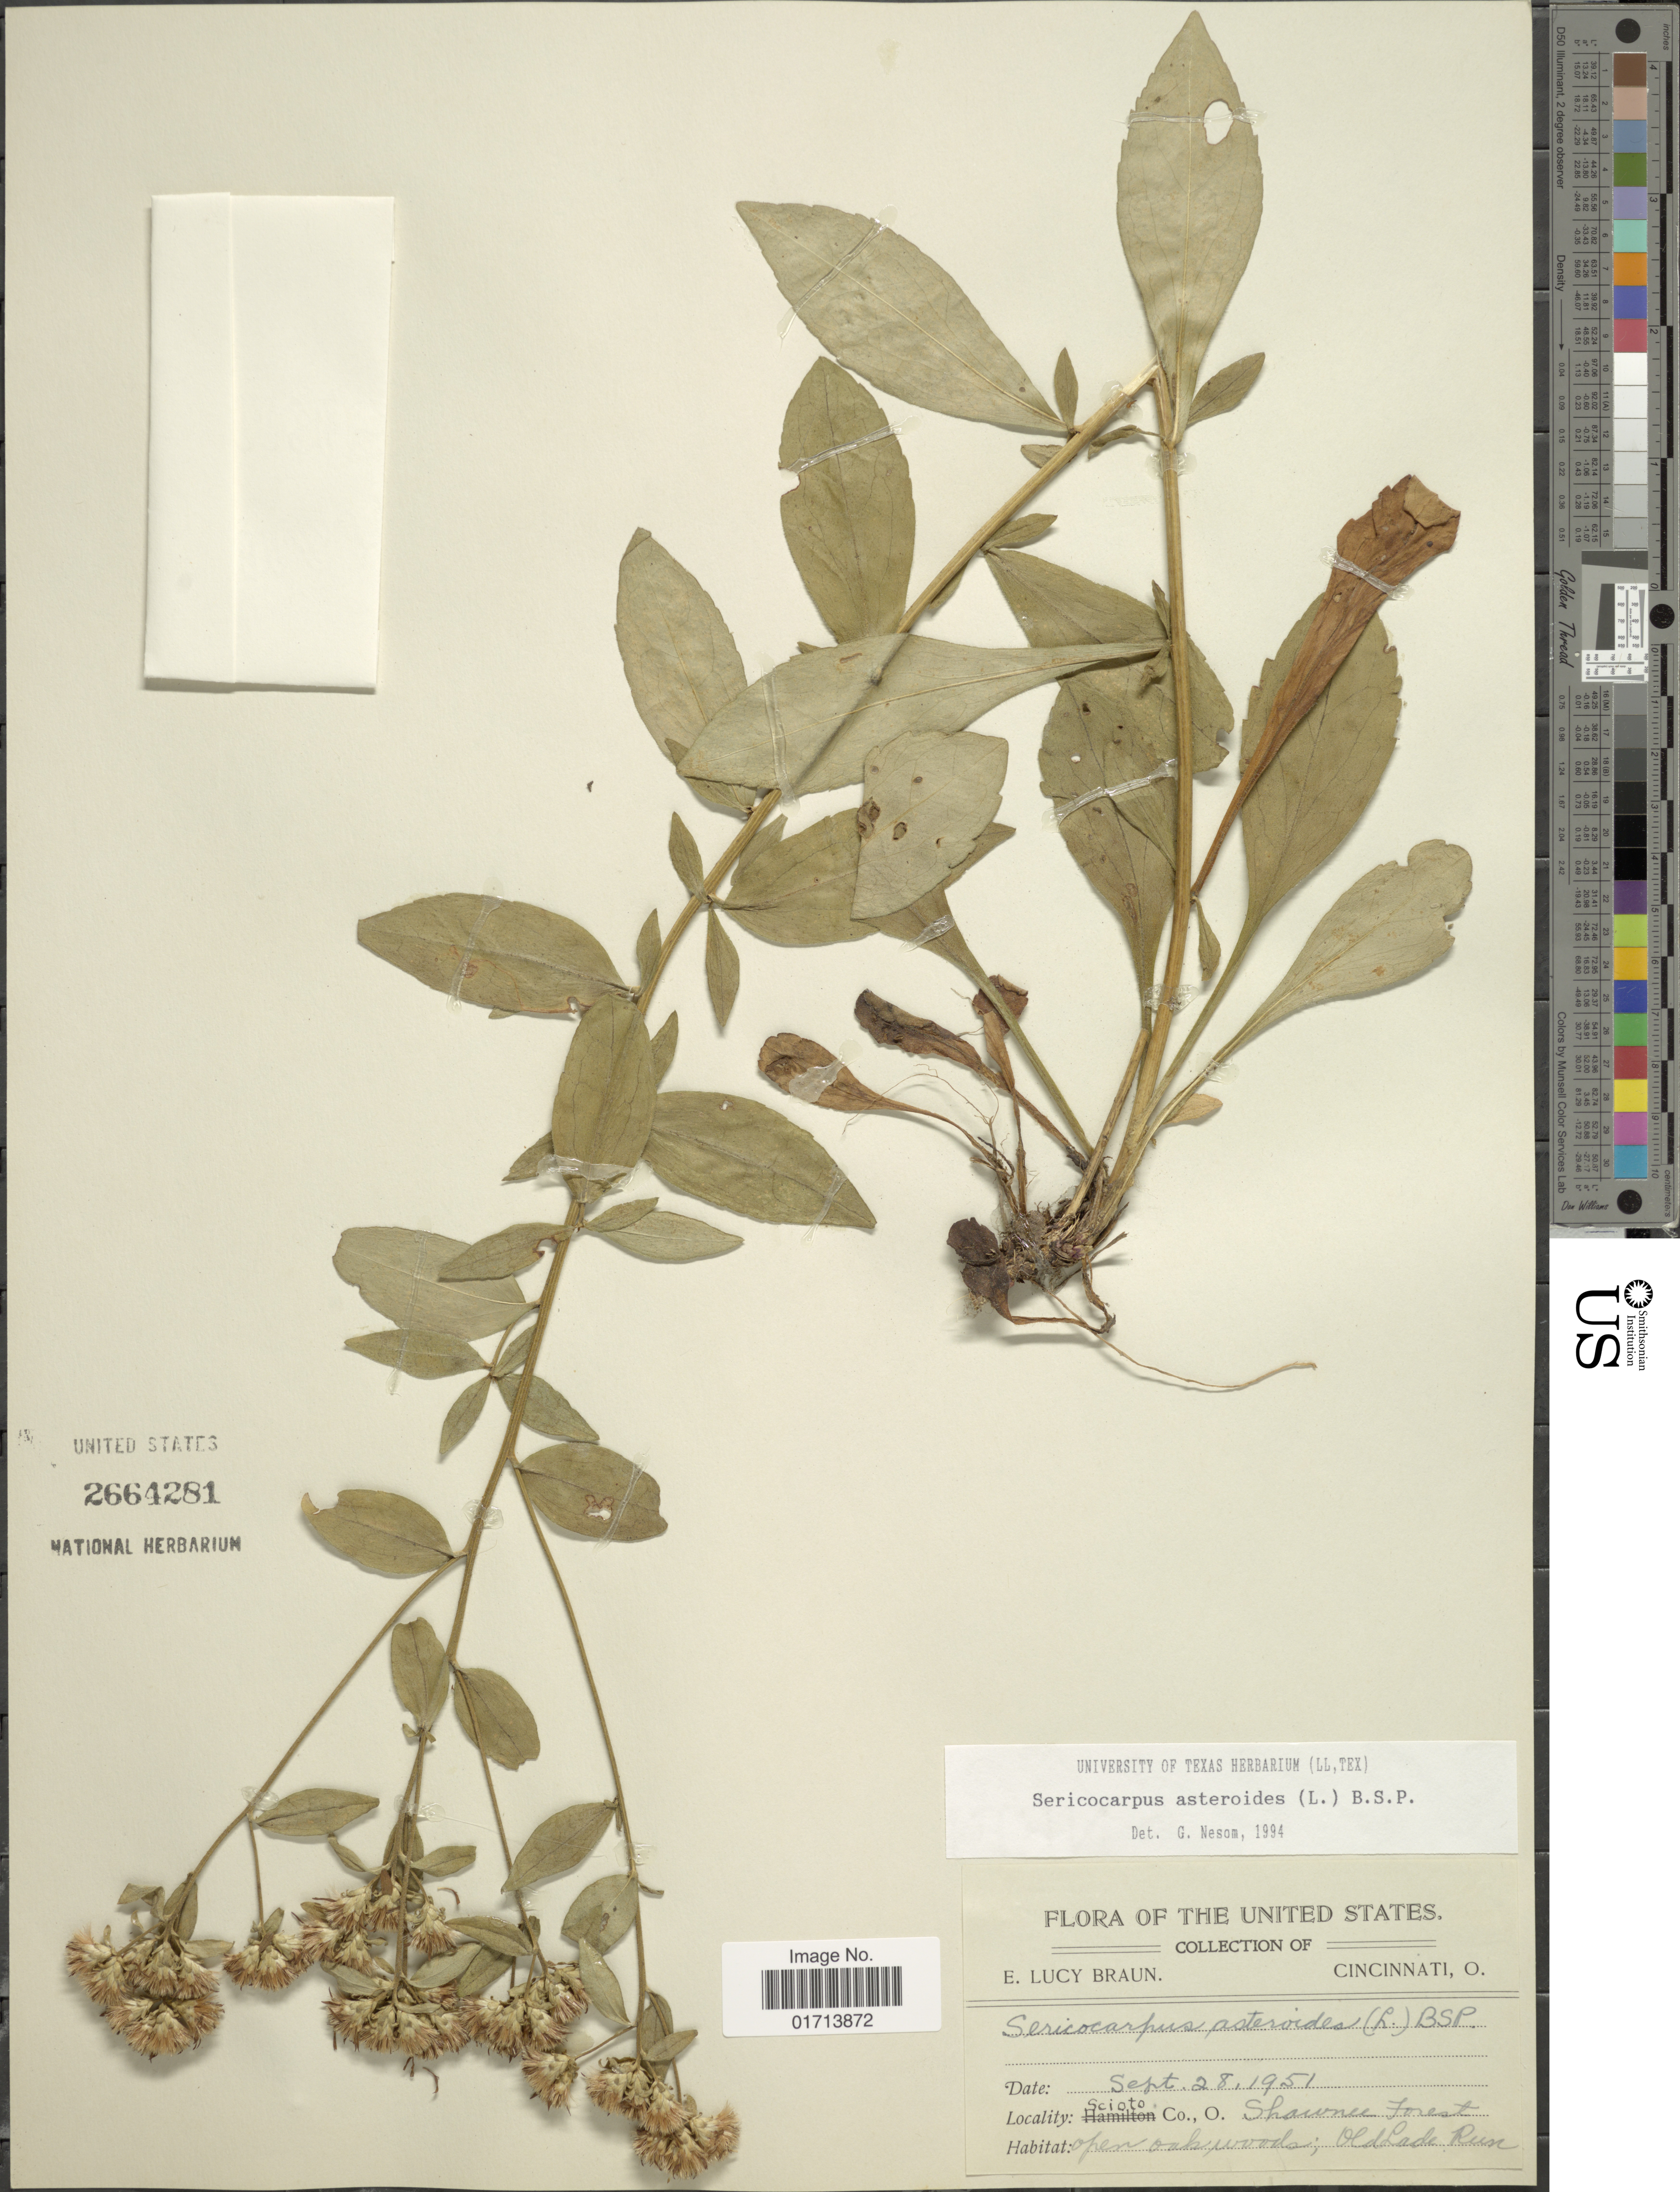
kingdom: Plantae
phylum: Tracheophyta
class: Magnoliopsida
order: Asterales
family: Asteraceae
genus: Sericocarpus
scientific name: Sericocarpus asteroides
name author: (L.) Britton, Stearns & Poggenb.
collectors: E. L. Braun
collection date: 1951-09-28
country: United States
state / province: Ohio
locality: Scioto Co. O., Shawnee forest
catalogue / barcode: US 2664281